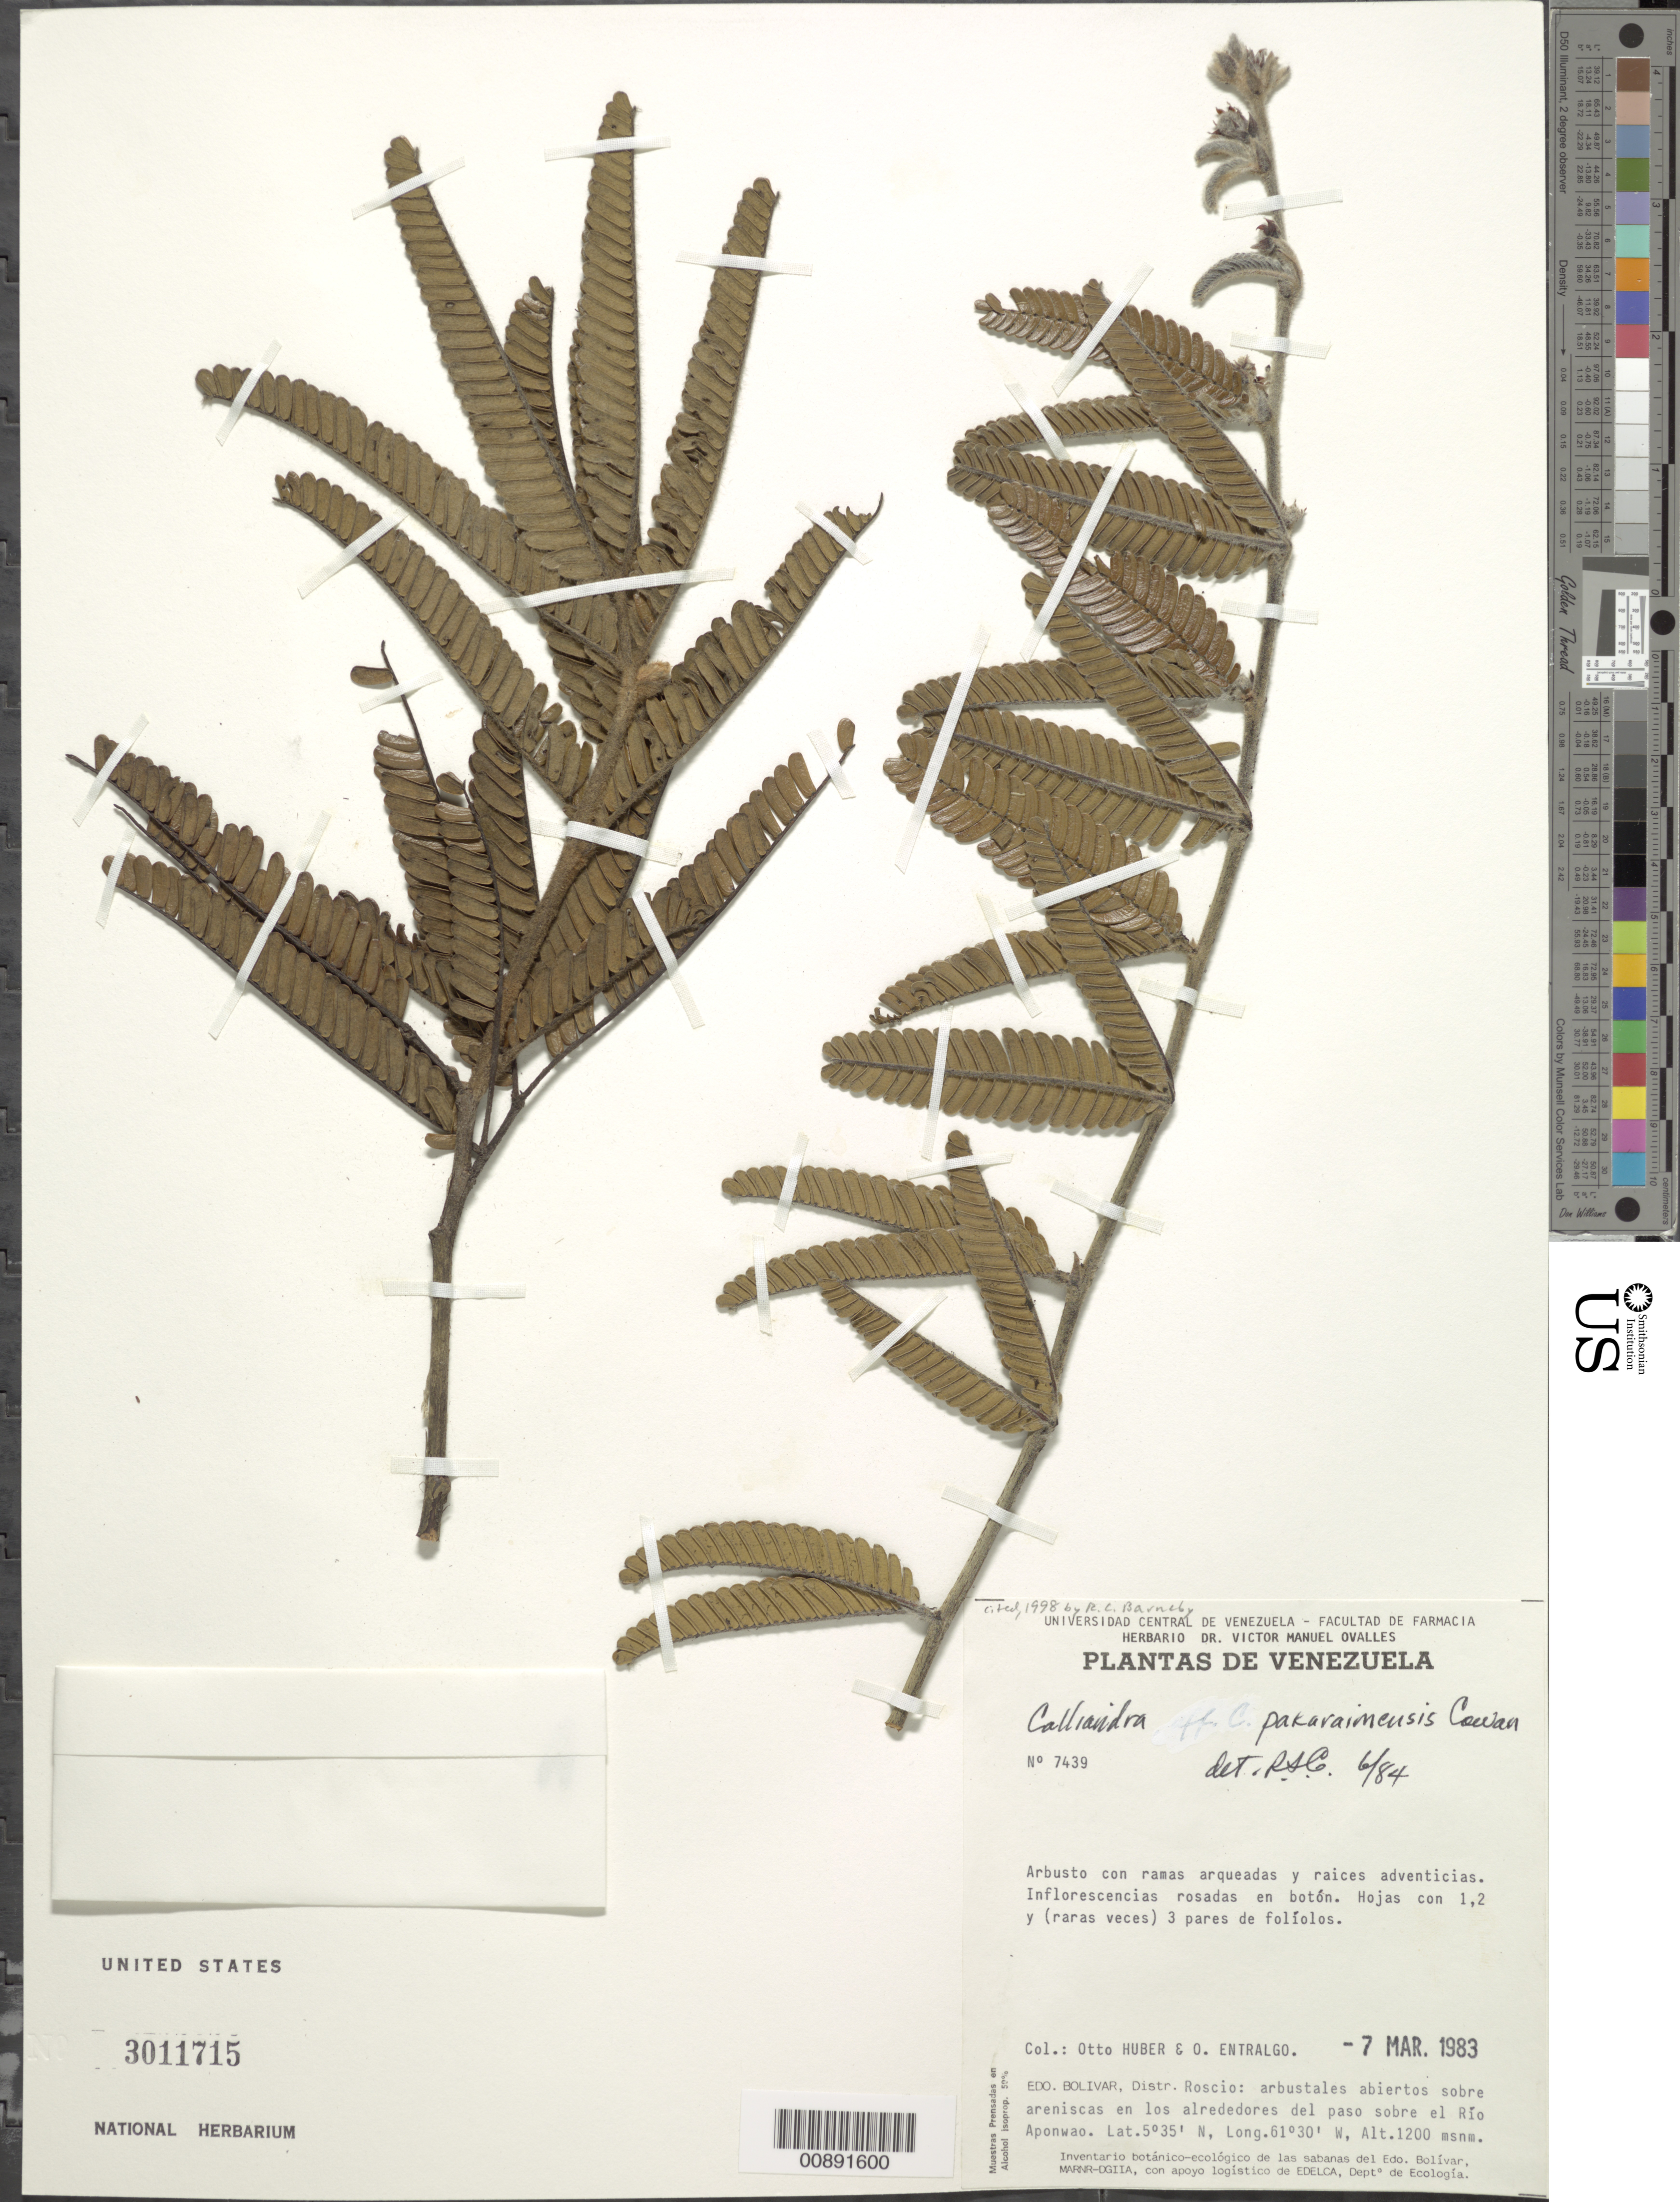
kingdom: Plantae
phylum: Tracheophyta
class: Magnoliopsida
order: Fabales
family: Fabaceae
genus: Calliandra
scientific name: Calliandra pakaraimensis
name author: R.S. Cowan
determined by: Cowan, R. S.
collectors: O. Huber & O. Entralgo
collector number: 7439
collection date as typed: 7-Mar-83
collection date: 1983-03-07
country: Venezuela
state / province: Bolívar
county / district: Roscio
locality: Río Aponwao, del paso sobre el Salto Aponwao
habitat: Arbustales abiertos sobre areniscas en los alrededores del paso sobre el rio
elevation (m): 1200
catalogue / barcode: US 3011715